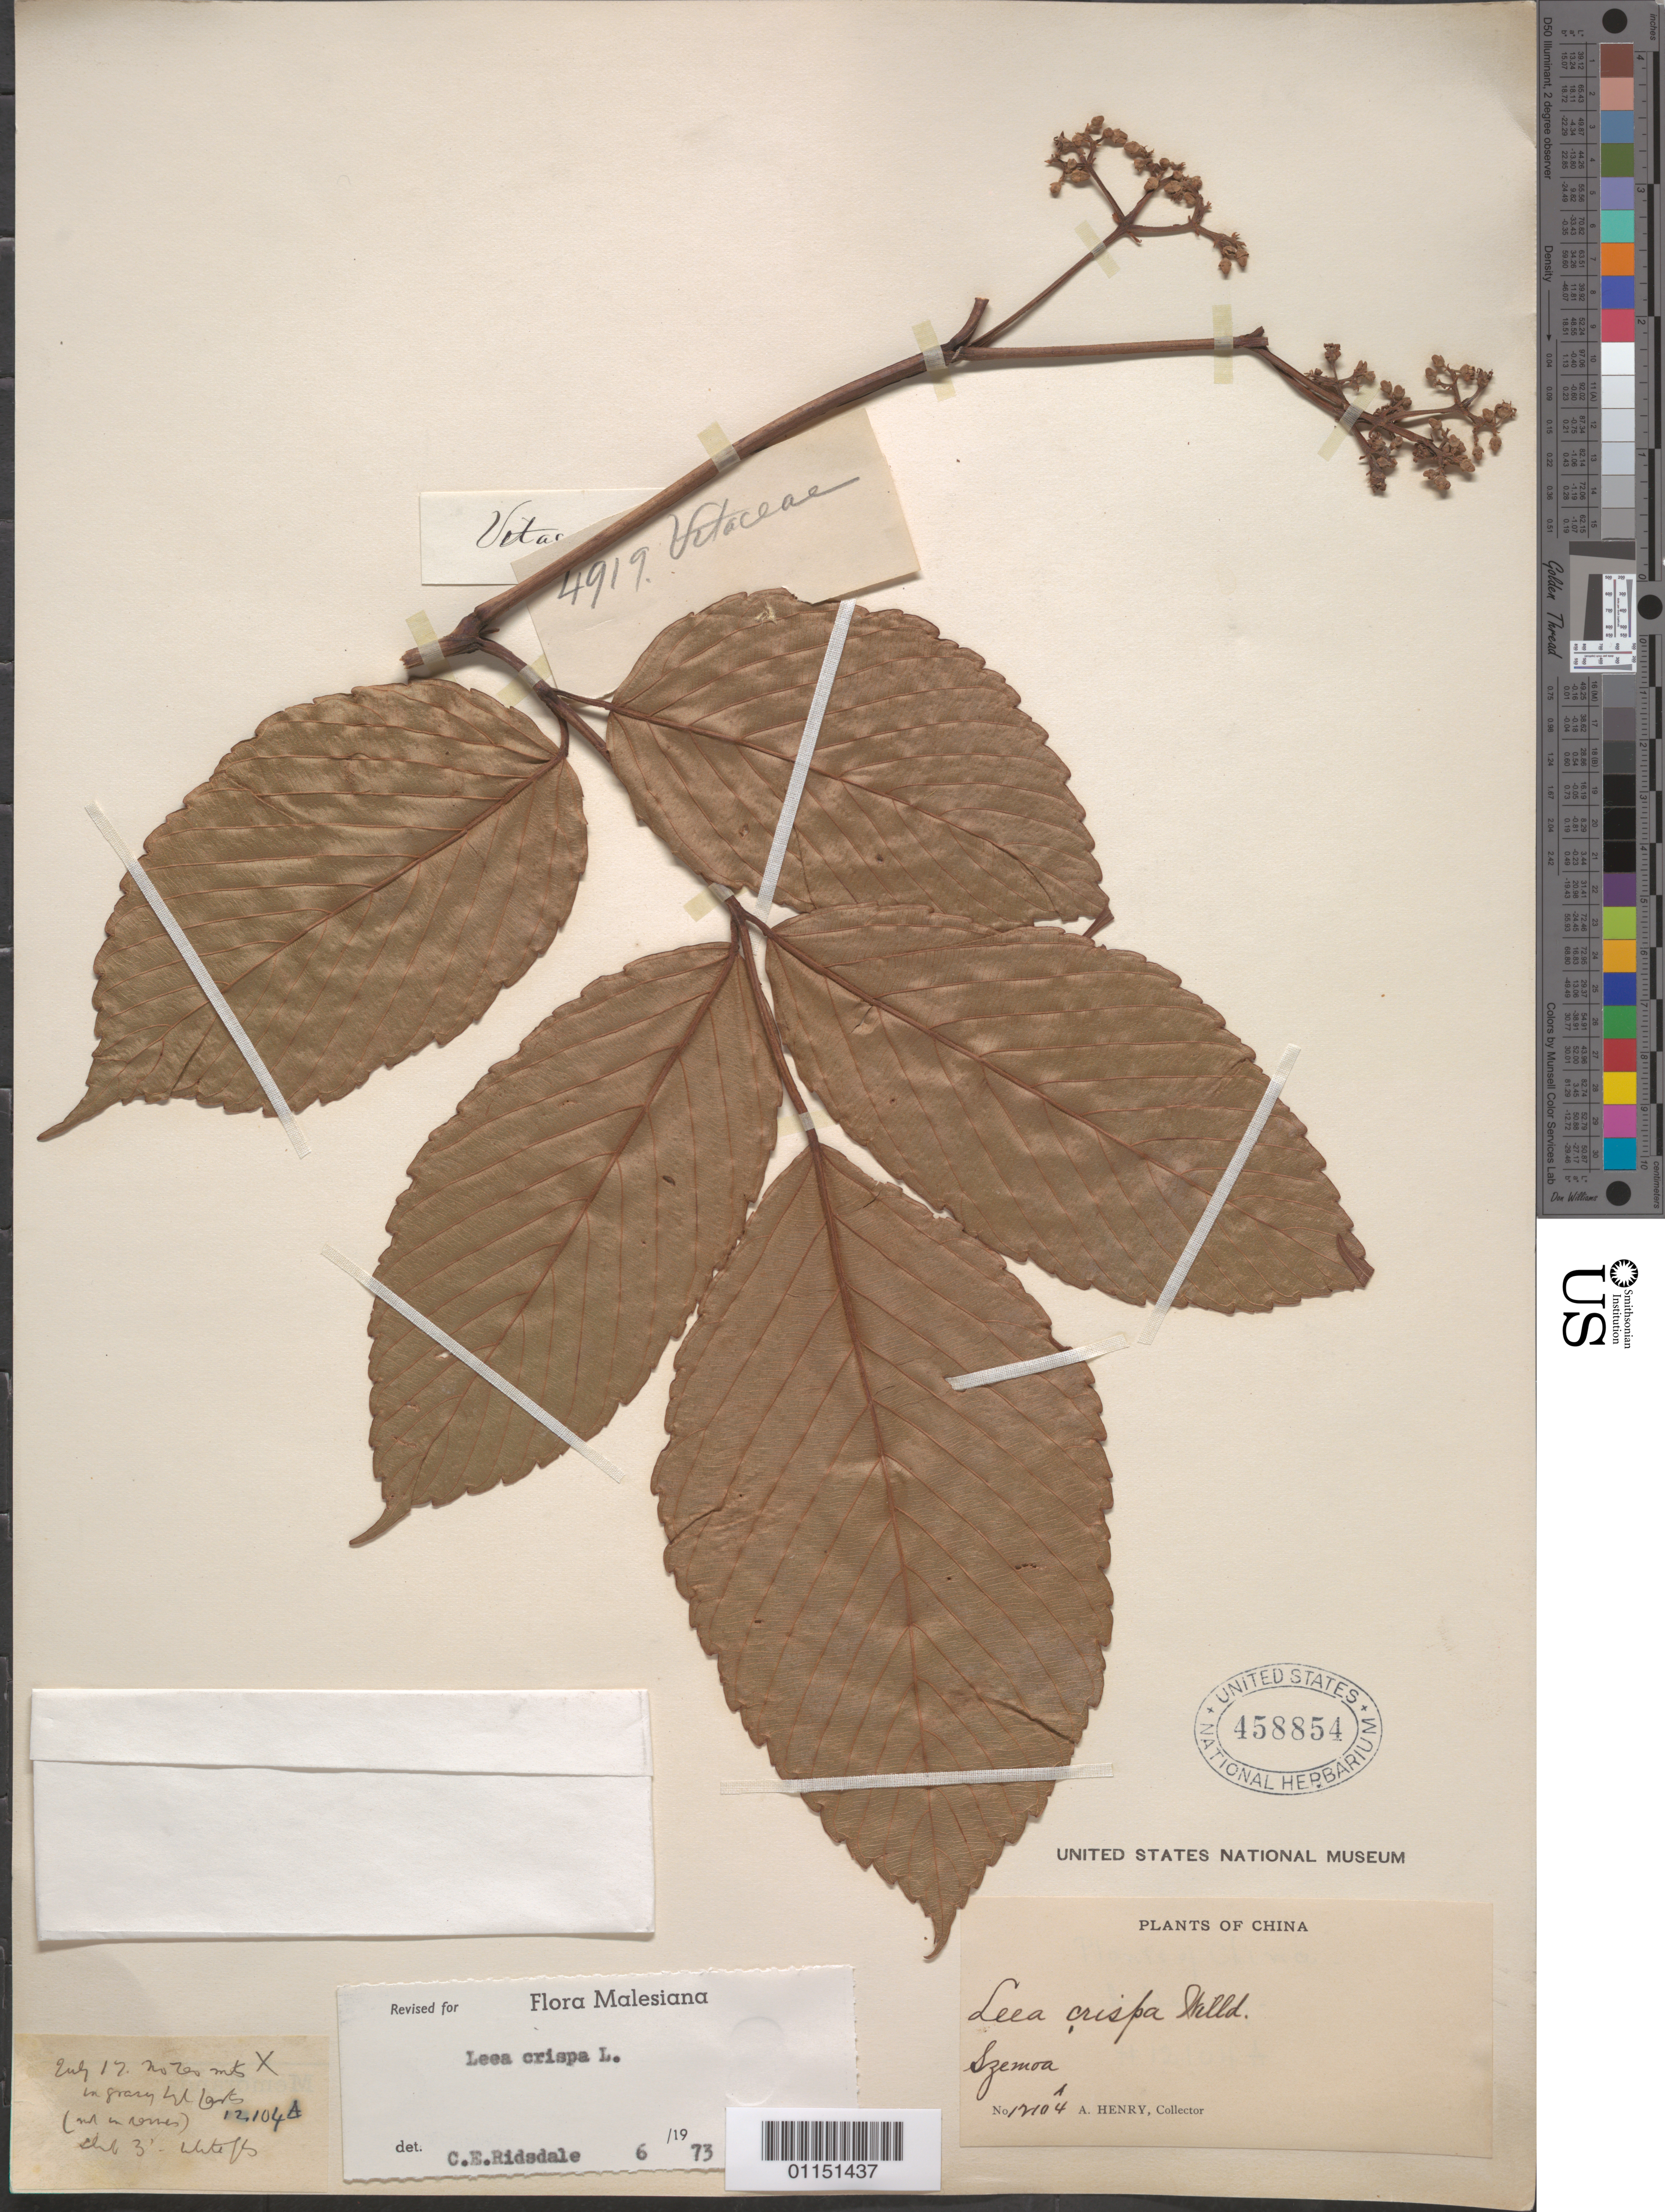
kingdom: Plantae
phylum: Tracheophyta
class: Magnoliopsida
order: Vitales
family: Vitaceae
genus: Leea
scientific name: Leea asiatica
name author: (L.) Ridsdale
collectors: A. Henry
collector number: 12104 A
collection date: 1885/1888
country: China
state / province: Yunnan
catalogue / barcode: US 458854